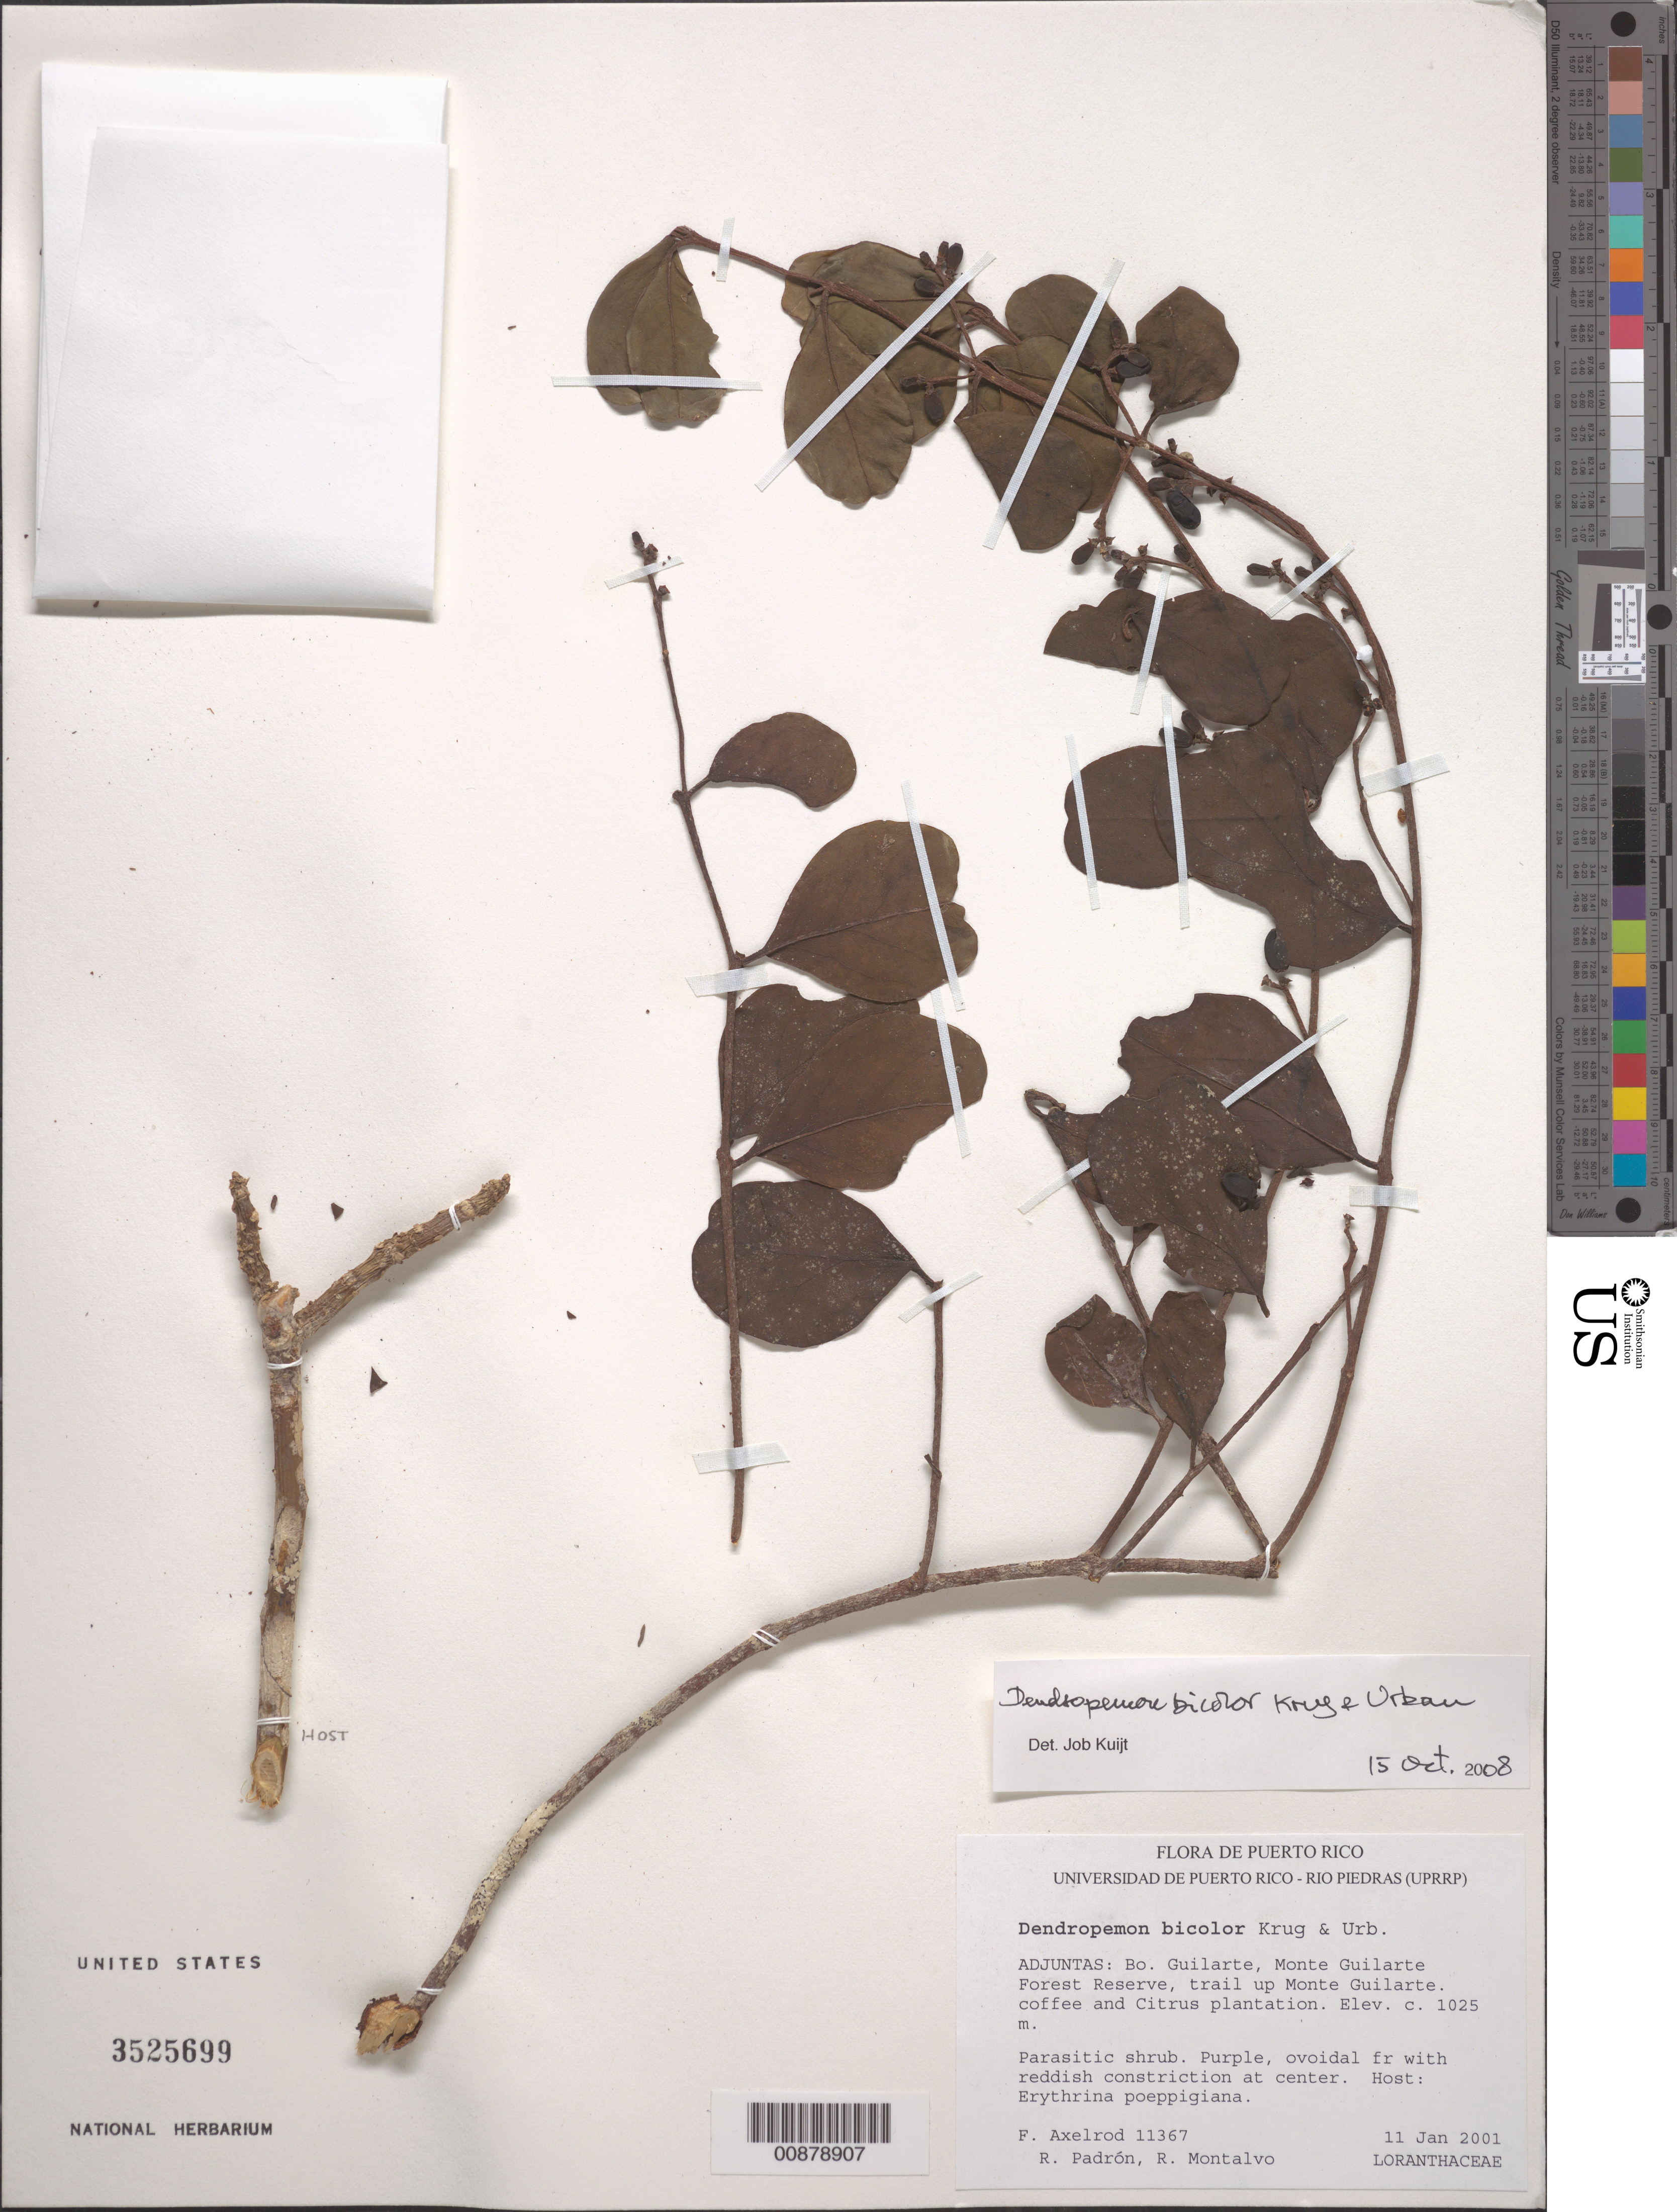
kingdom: Plantae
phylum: Tracheophyta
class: Magnoliopsida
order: Santalales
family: Loranthaceae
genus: Dendropemon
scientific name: Dendropemon bicolor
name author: Krug & Urb.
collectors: F. S. Axelrod, R. Padrón & R. Montalvo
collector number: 11367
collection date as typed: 11 Jan 2001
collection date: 2001-01-11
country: Puerto Rico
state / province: Adjuntas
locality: Bo. Guilarte, Monte Guilarte Forest Reserve, trail up Monte Guilarte. Coffee and Citrus plantation.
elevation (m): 1025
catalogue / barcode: US 3525699